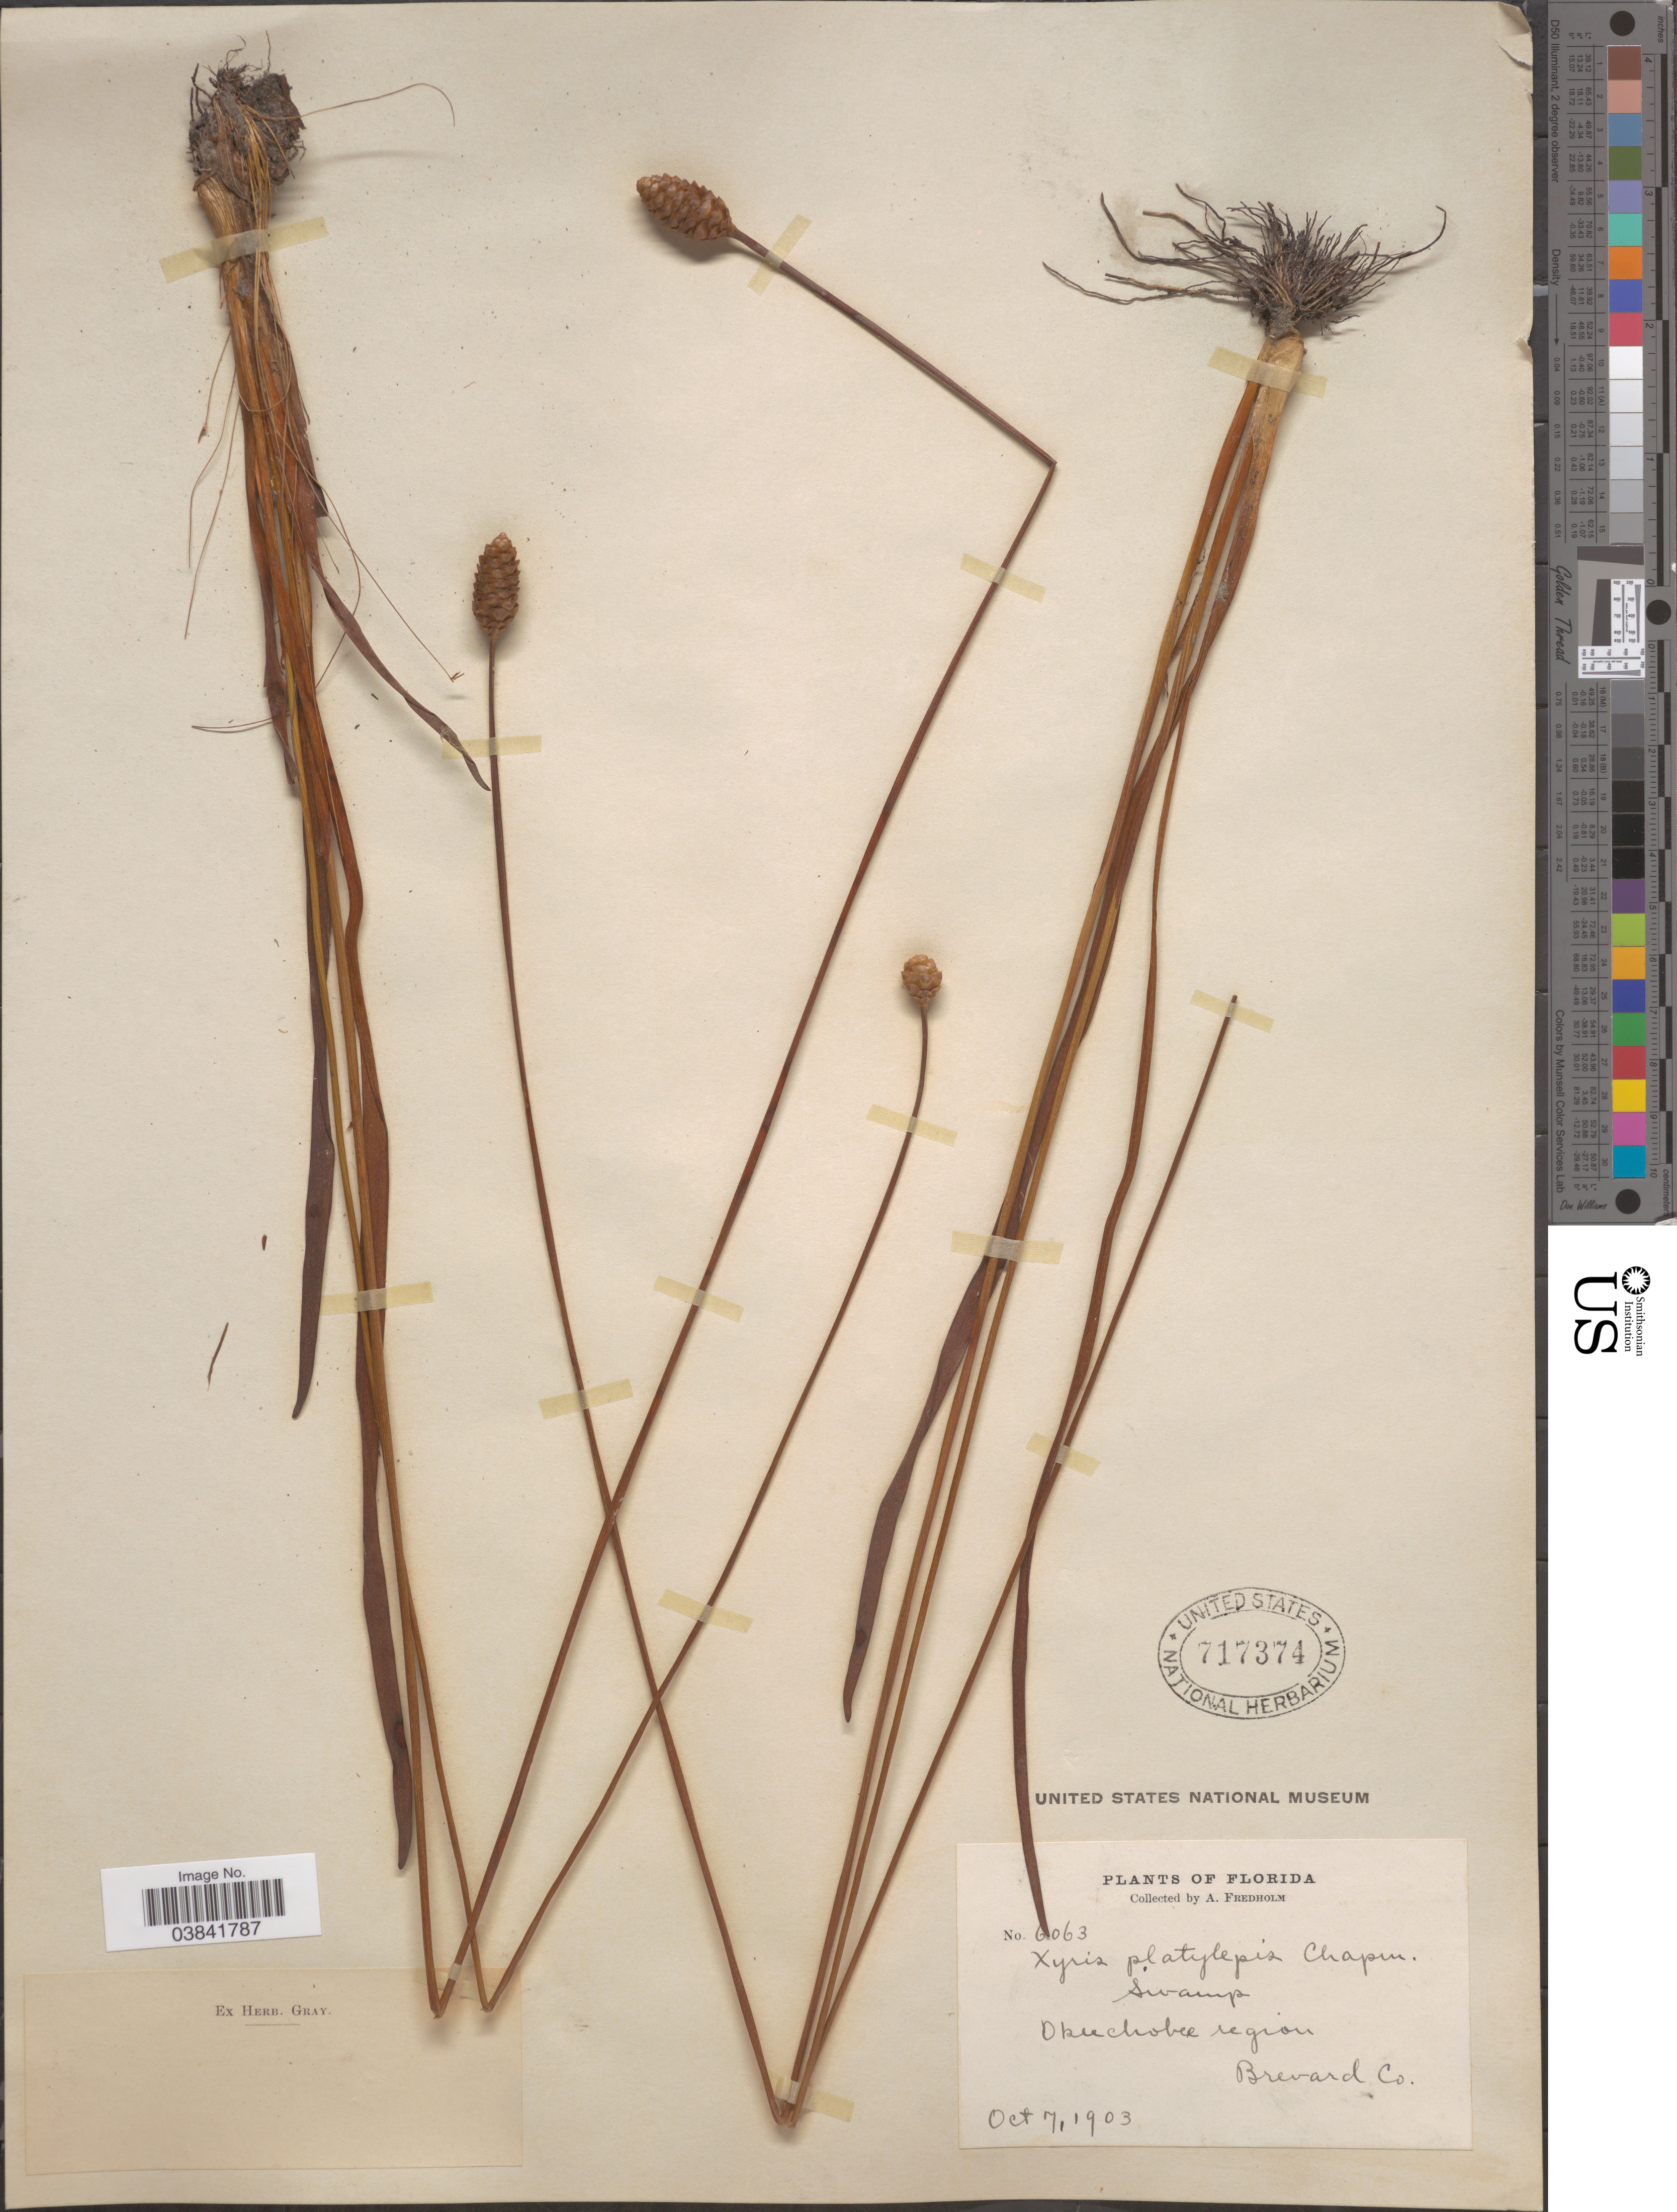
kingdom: Plantae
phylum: Tracheophyta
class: Liliopsida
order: Poales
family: Xyridaceae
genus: Xyris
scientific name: Xyris platylepis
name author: Chapm.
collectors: A. Fredholm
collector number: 6063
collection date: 1903-10-07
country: United States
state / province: Florida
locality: Okeechobee region. Brevard Co.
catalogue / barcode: US 717374